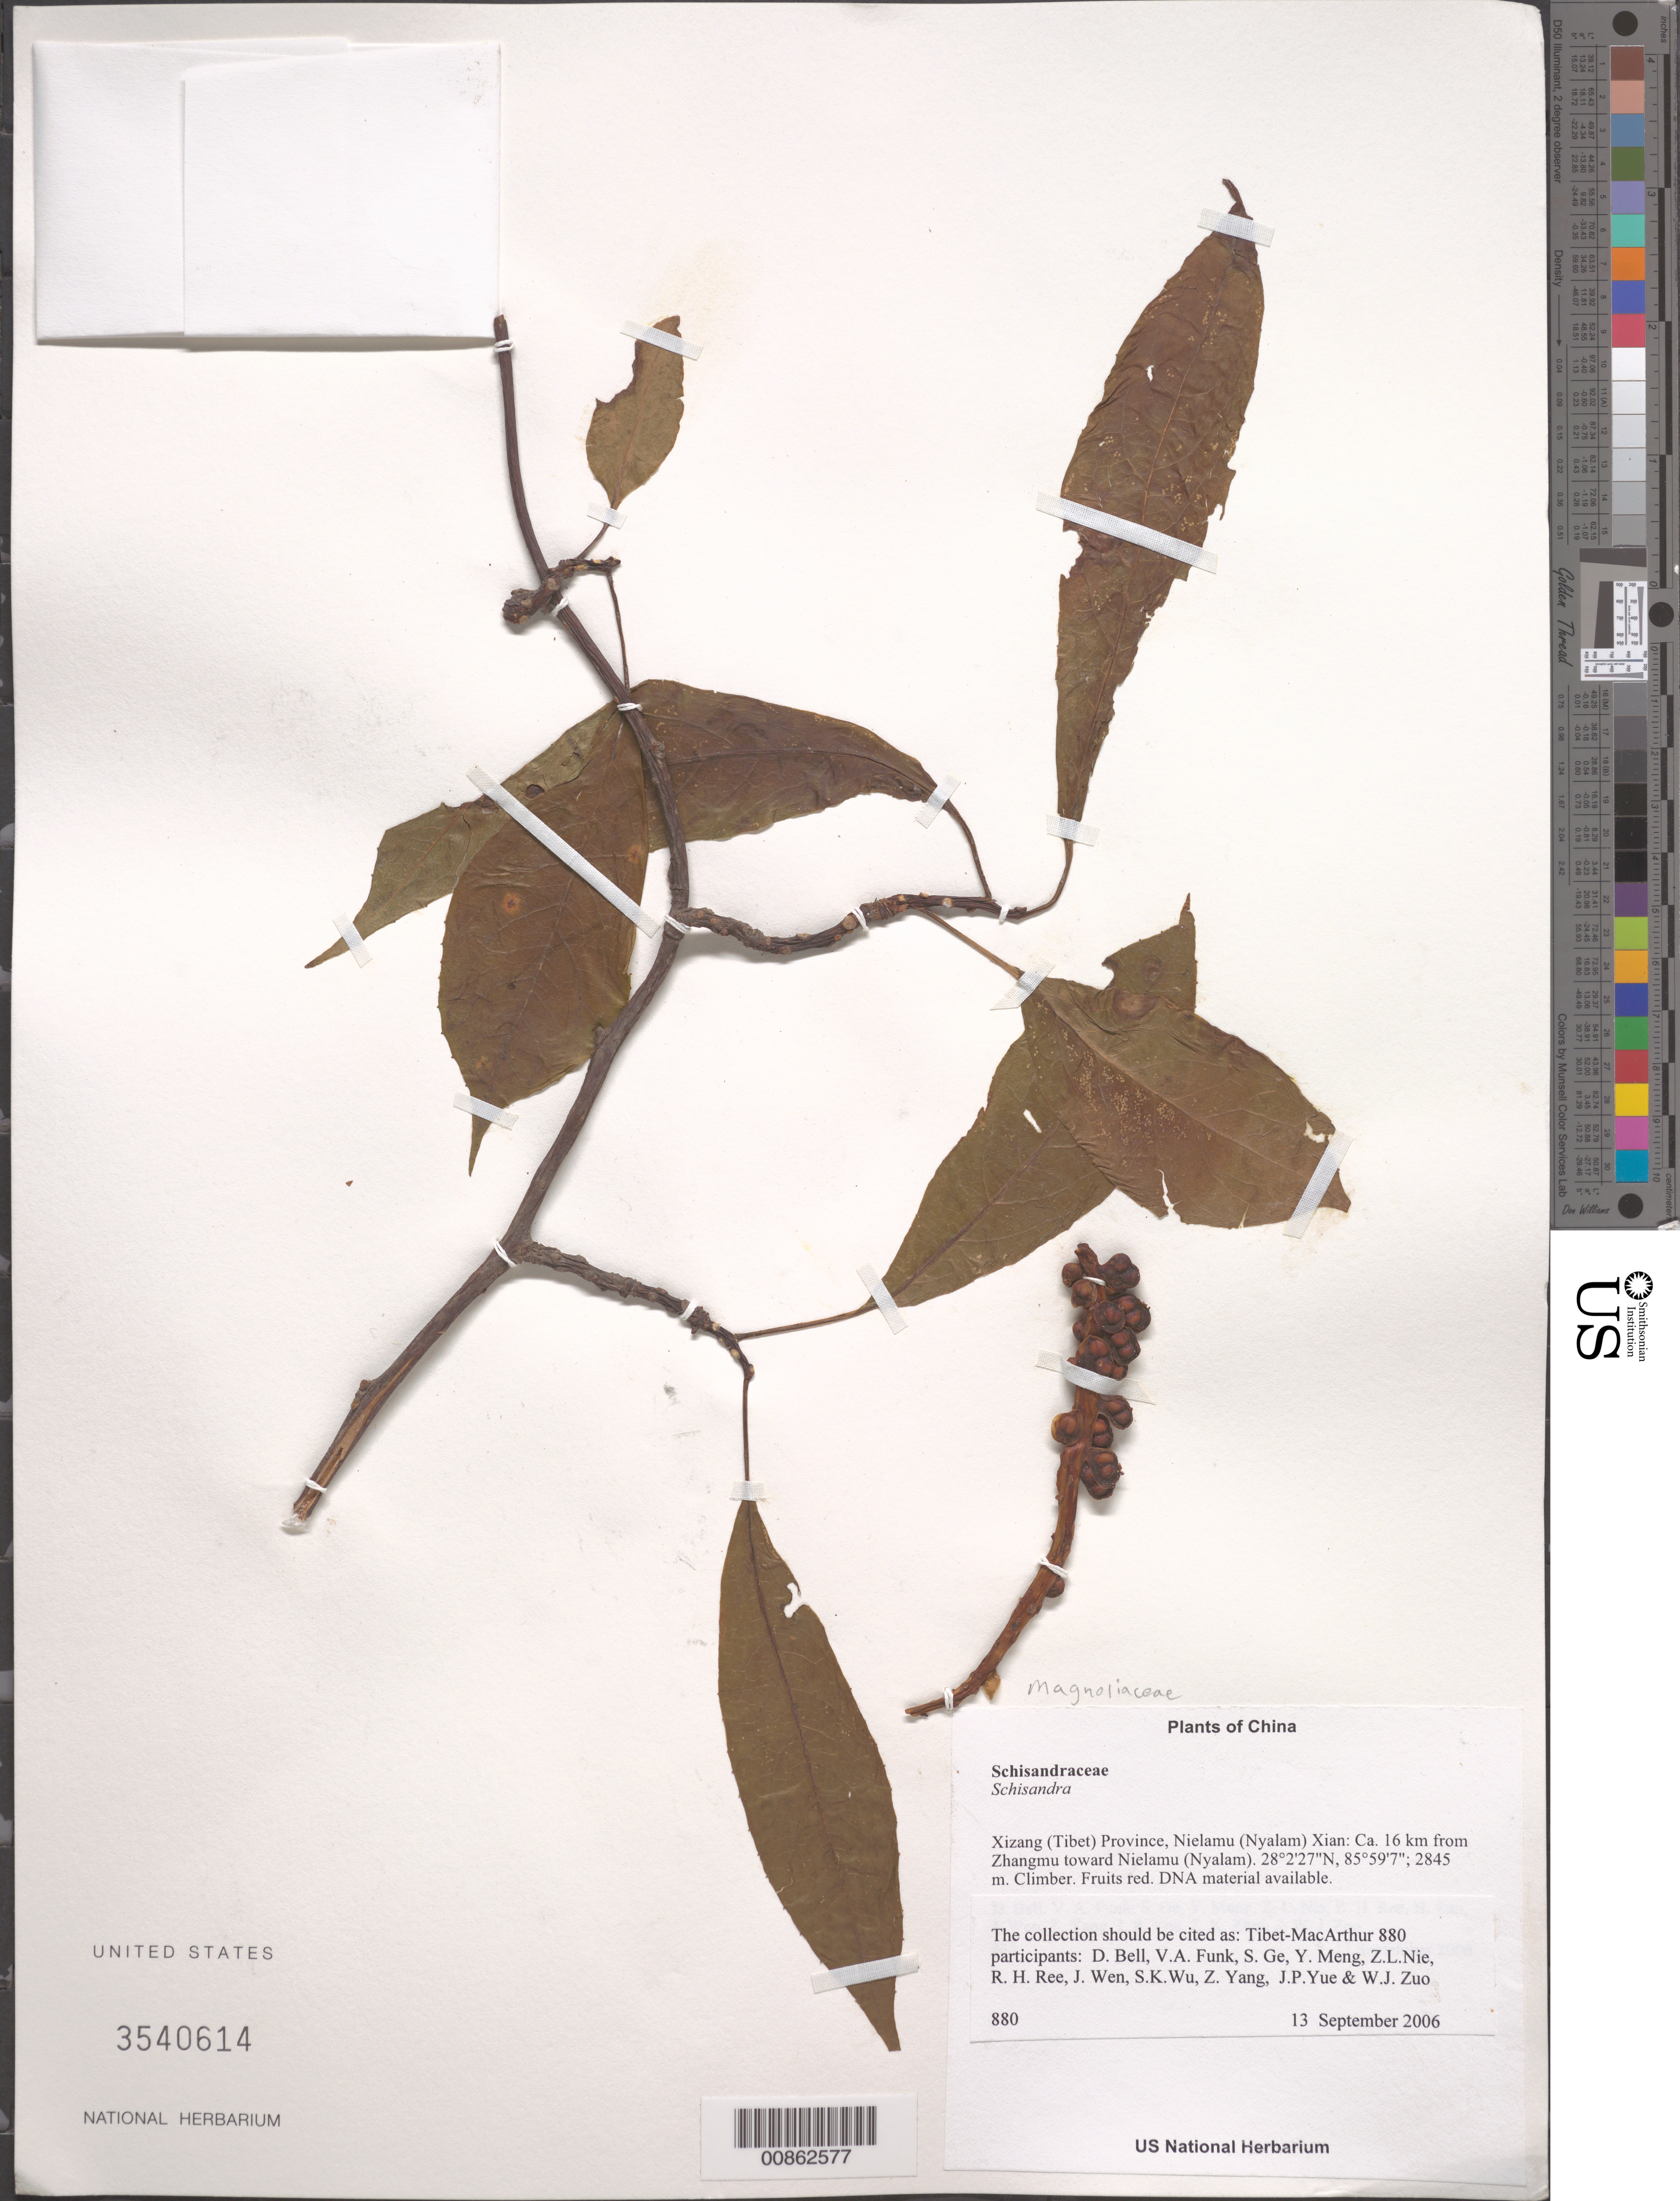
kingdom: Plantae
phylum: Tracheophyta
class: Magnoliopsida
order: Austrobaileyales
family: Schisandraceae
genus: Schisandra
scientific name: Schisandra sp.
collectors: Tibet-MacArthur, D. A. Bell, V. Funk, S. Ge, Y. Meng, Z. Nie, R. Ree, H. Sun, J. Wen, Z. Yang, J. Yue, Z. Zhou & W. Zuo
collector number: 880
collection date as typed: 13 Sep 2006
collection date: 2006-09-13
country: China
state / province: Xizang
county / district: Nielamu (Nyalam) Xian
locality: Ca. 16 km from Zhangmu toward Nielamu (Nyalam).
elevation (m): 2845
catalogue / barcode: US 3540614